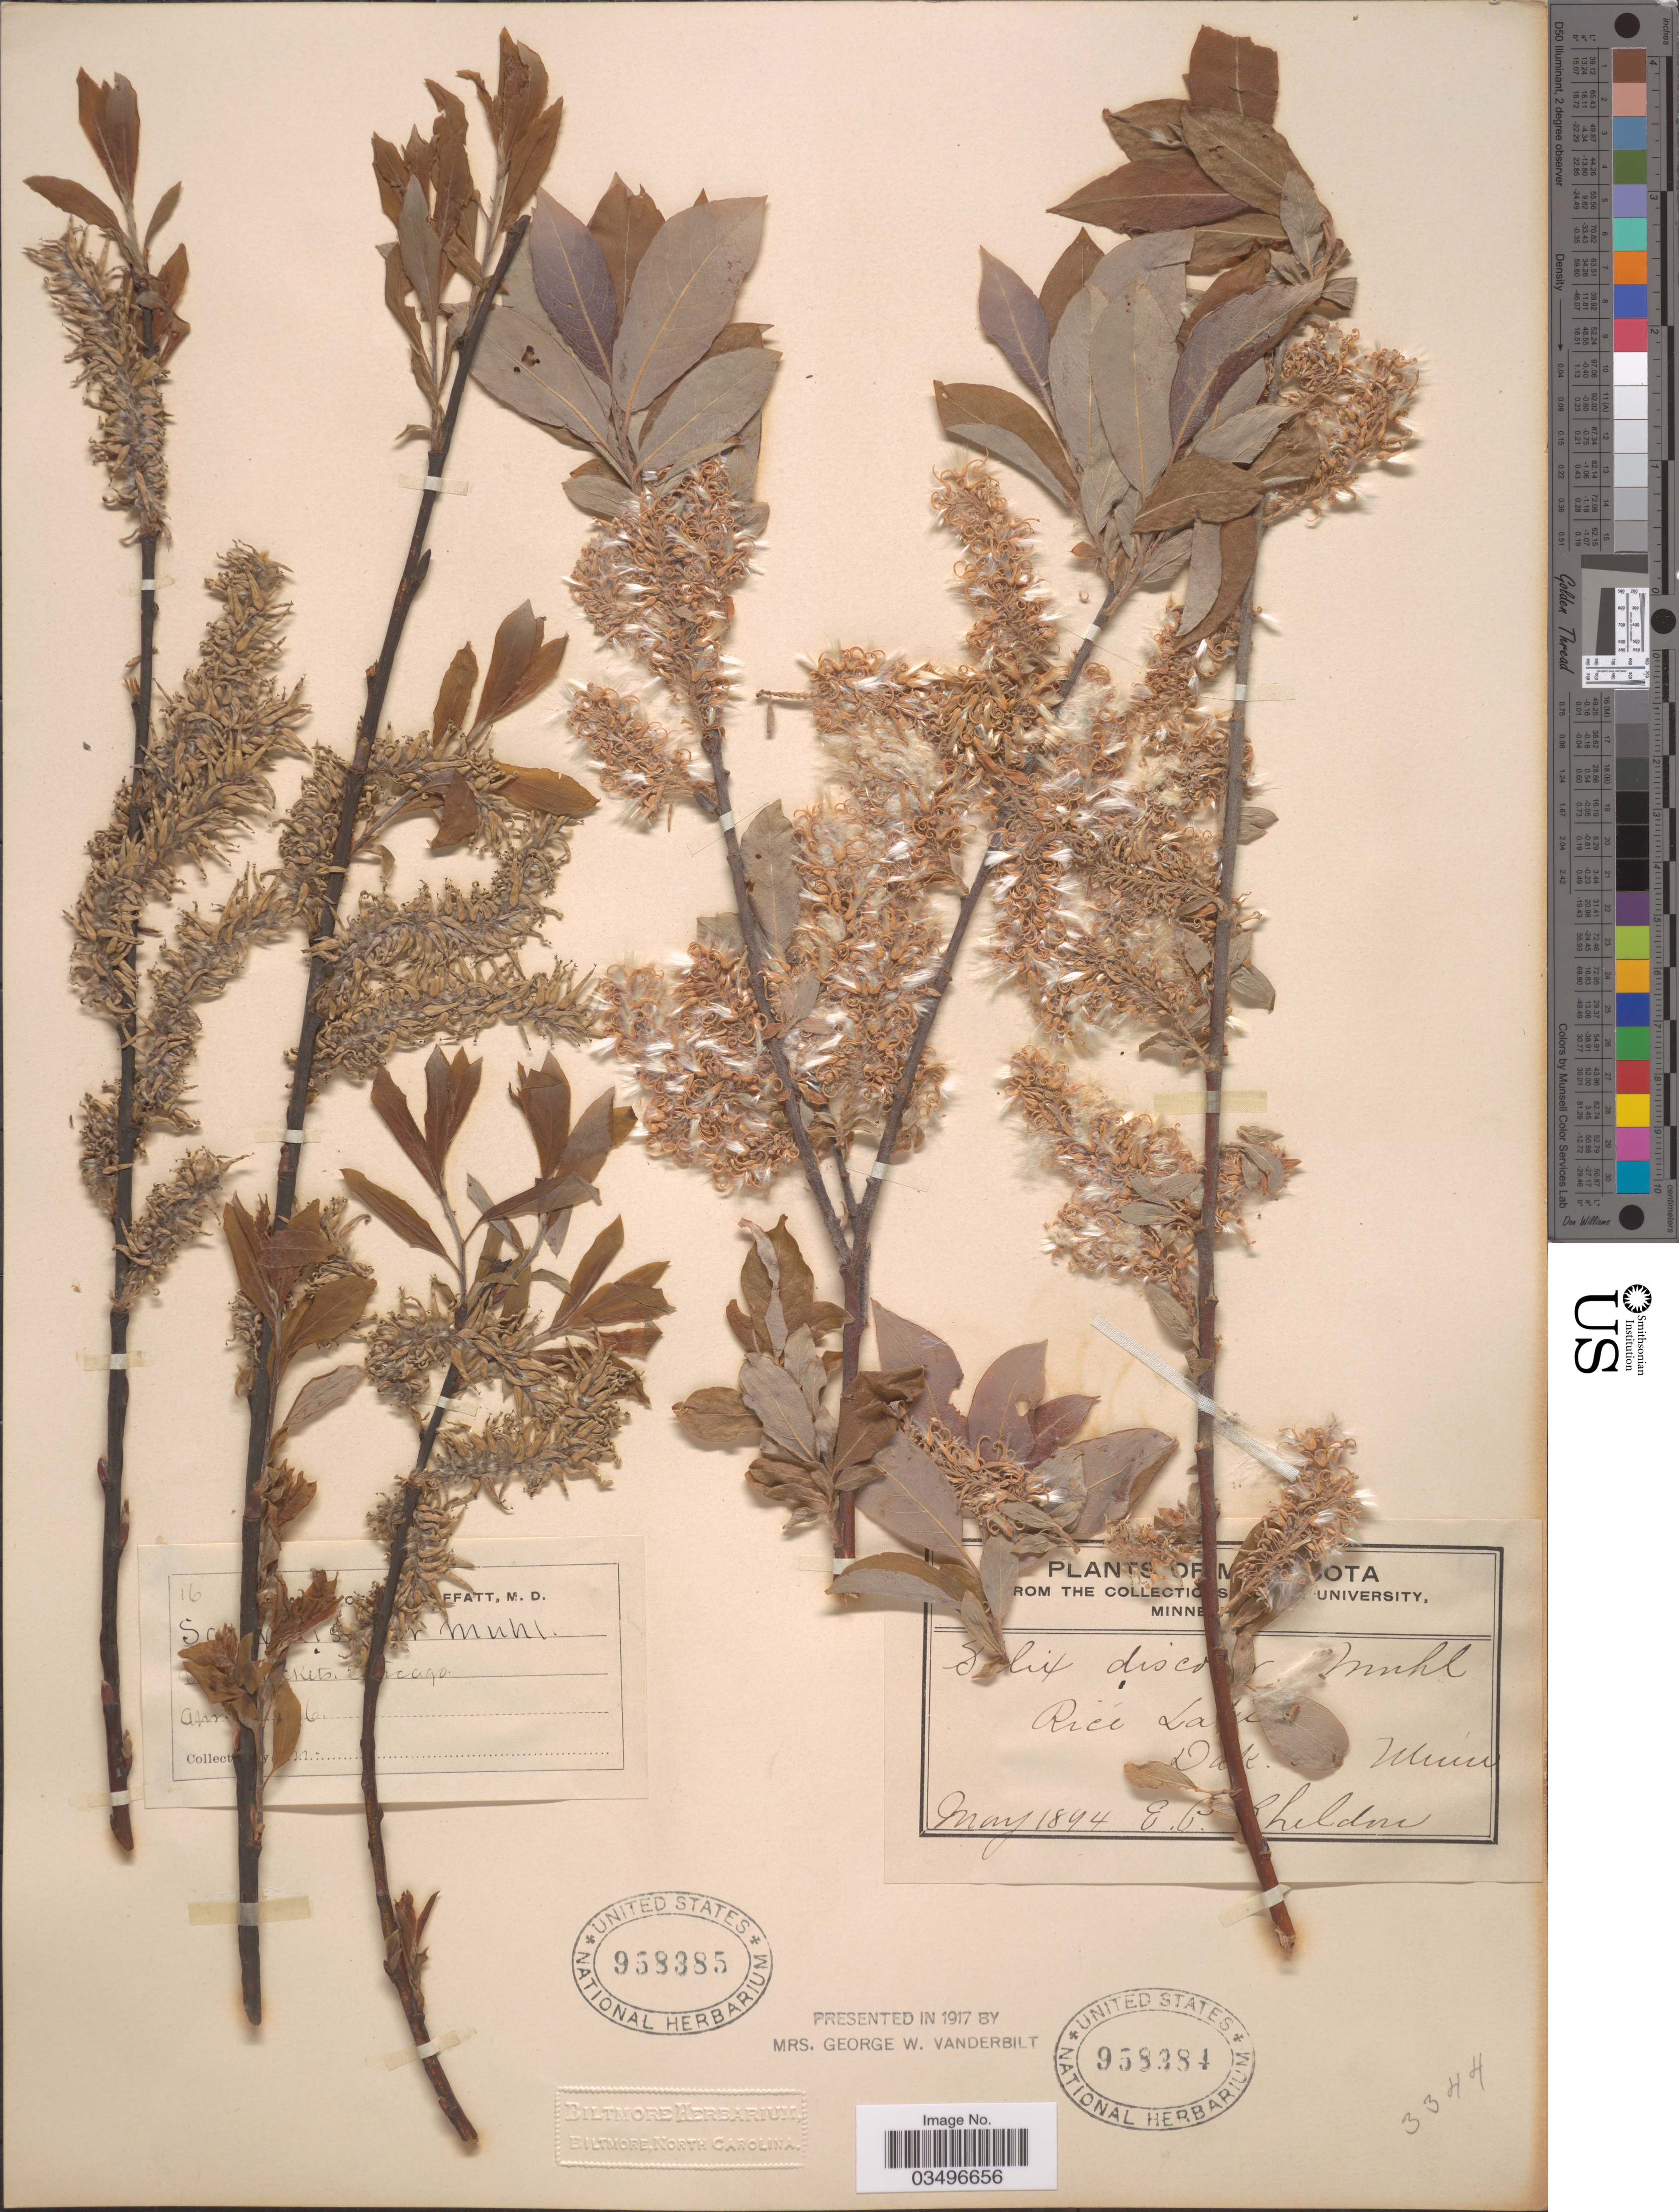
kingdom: Plantae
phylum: Tracheophyta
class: Magnoliopsida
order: Malpighiales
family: Salicaceae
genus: Salix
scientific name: Salix discolor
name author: Muhl.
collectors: E. P. Sheldon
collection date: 1894-05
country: United States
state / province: Minnesota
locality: Rice Lake. Dak.[interpreted] [illegible text].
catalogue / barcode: US 958384